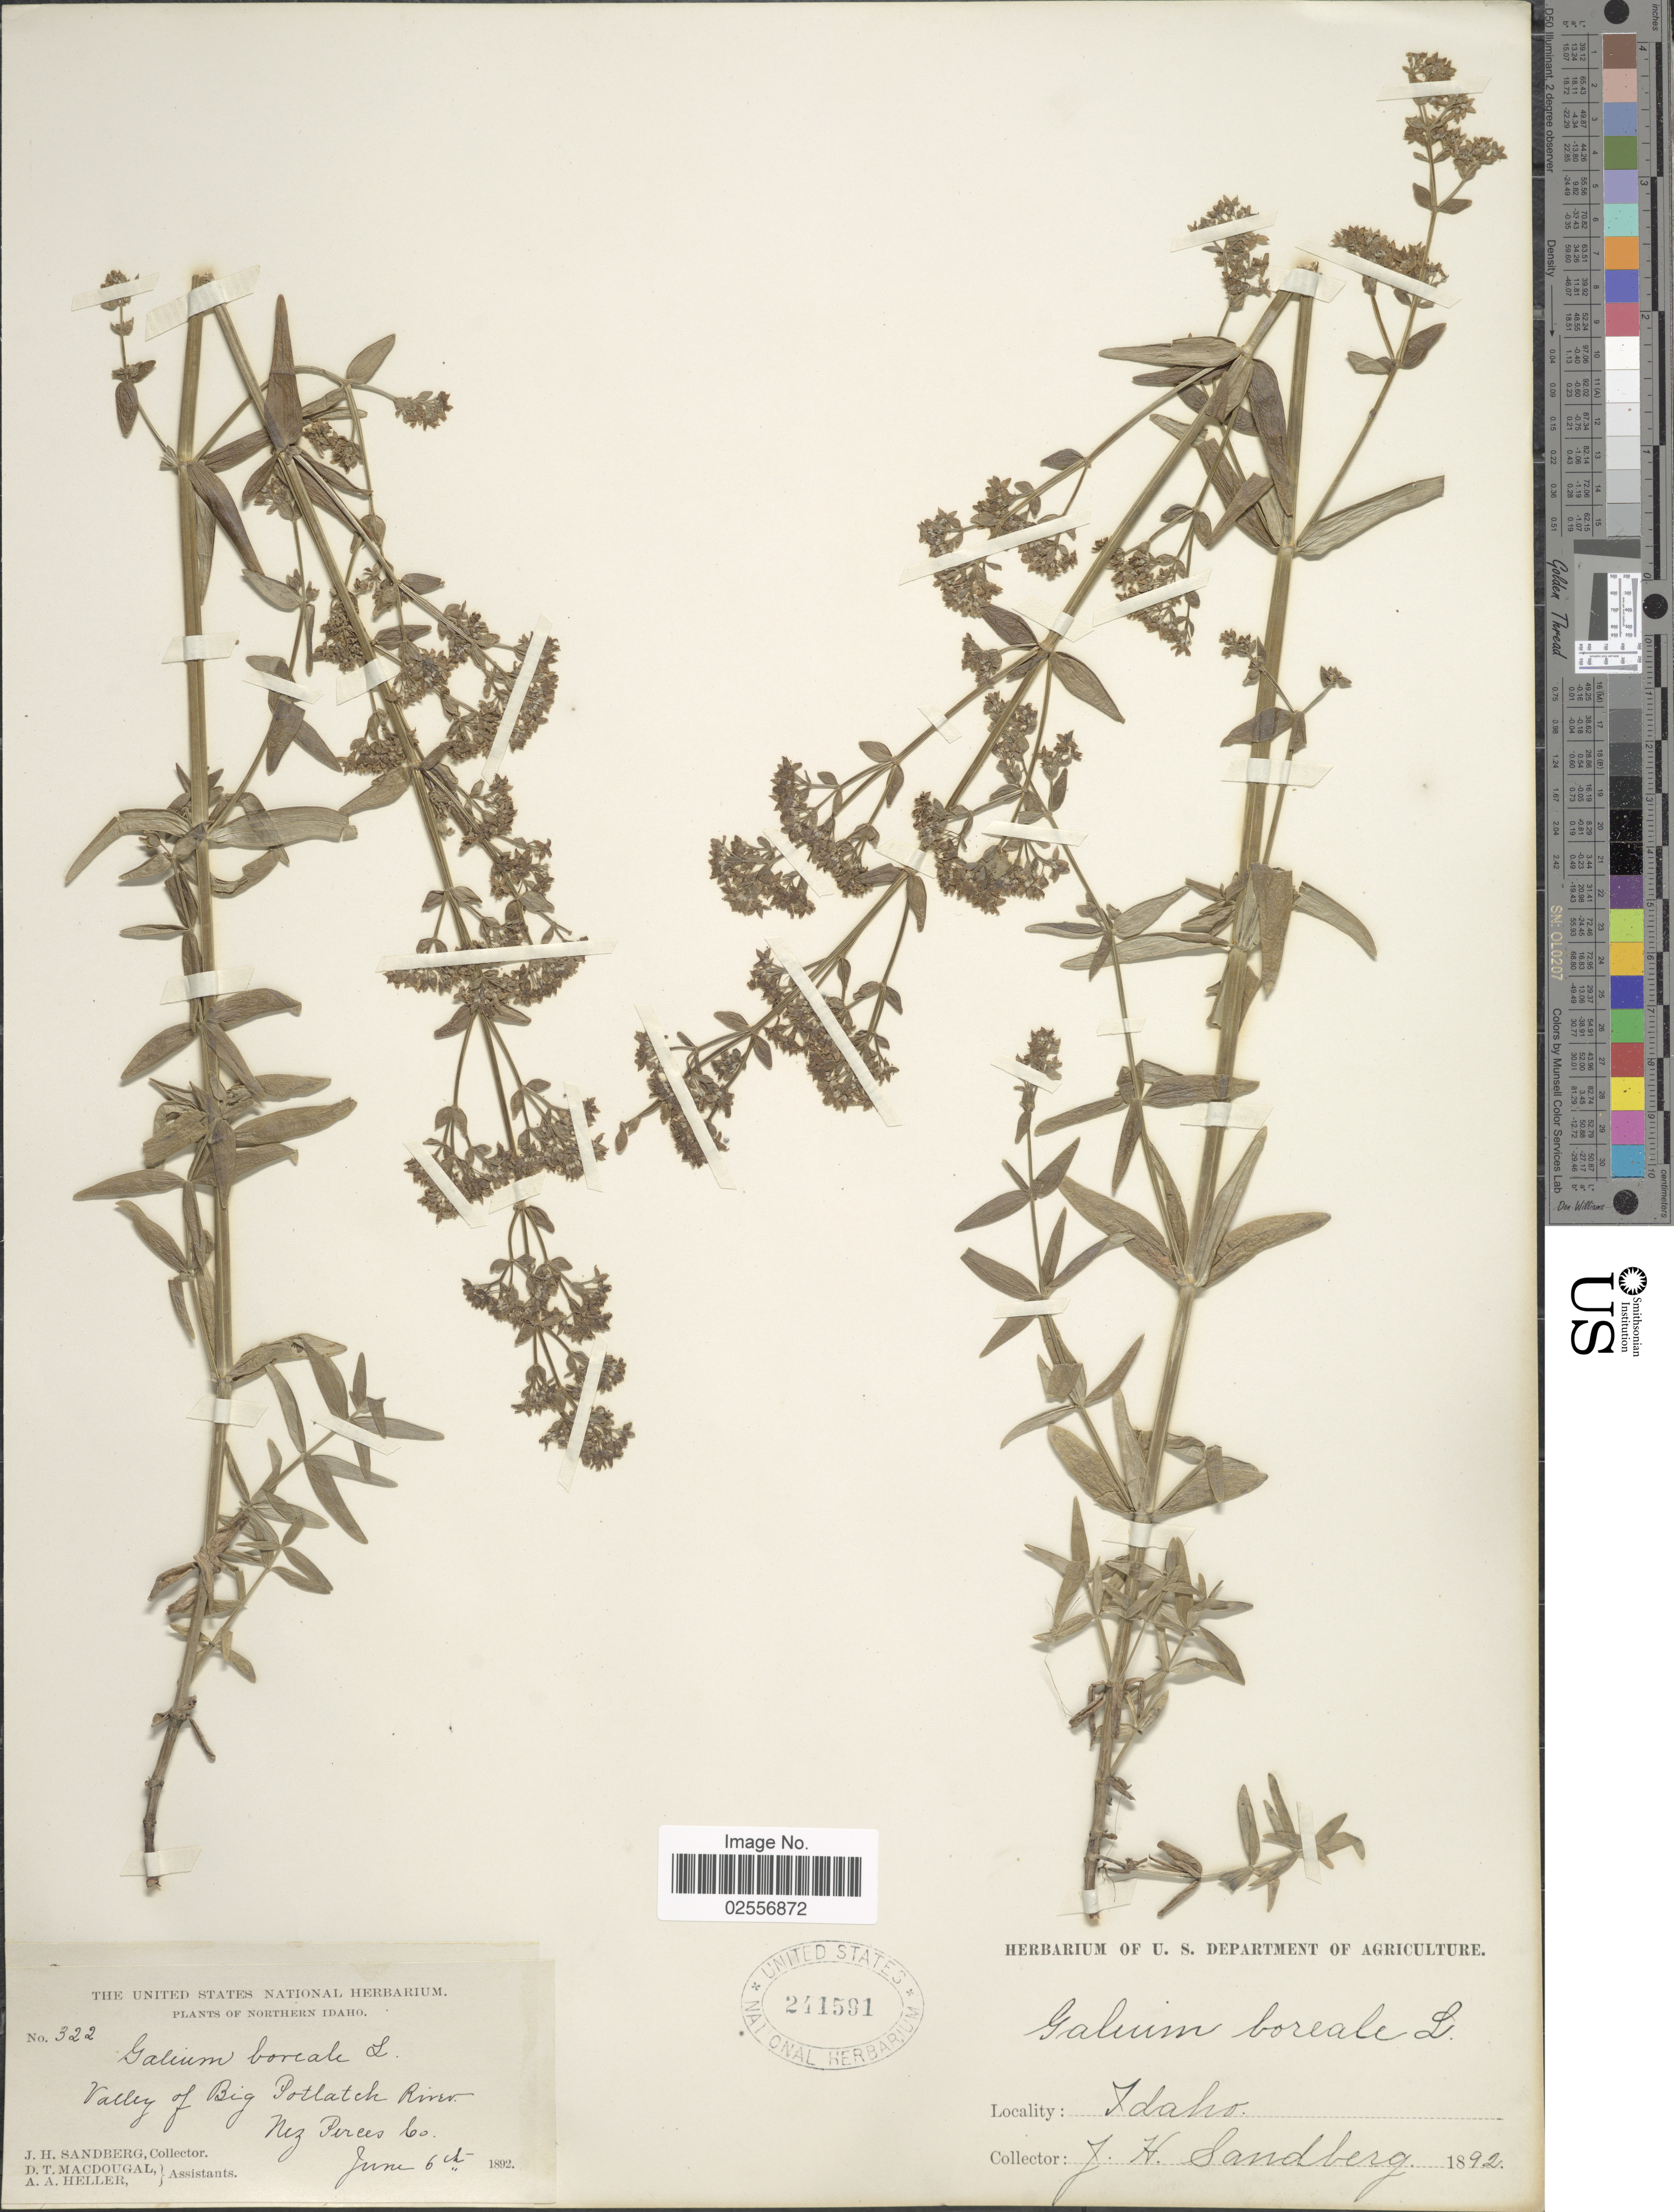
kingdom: Plantae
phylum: Tracheophyta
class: Magnoliopsida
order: Gentianales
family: Rubiaceae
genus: Galium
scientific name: Galium boreale L.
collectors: J. H. Sandberg, D. T. MacDougal & A. A. Heller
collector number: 322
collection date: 1892-06-06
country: United States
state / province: Idaho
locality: Northern Idaho, Valley of Big Potlatch River, Nez Perees Co.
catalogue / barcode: US 241591